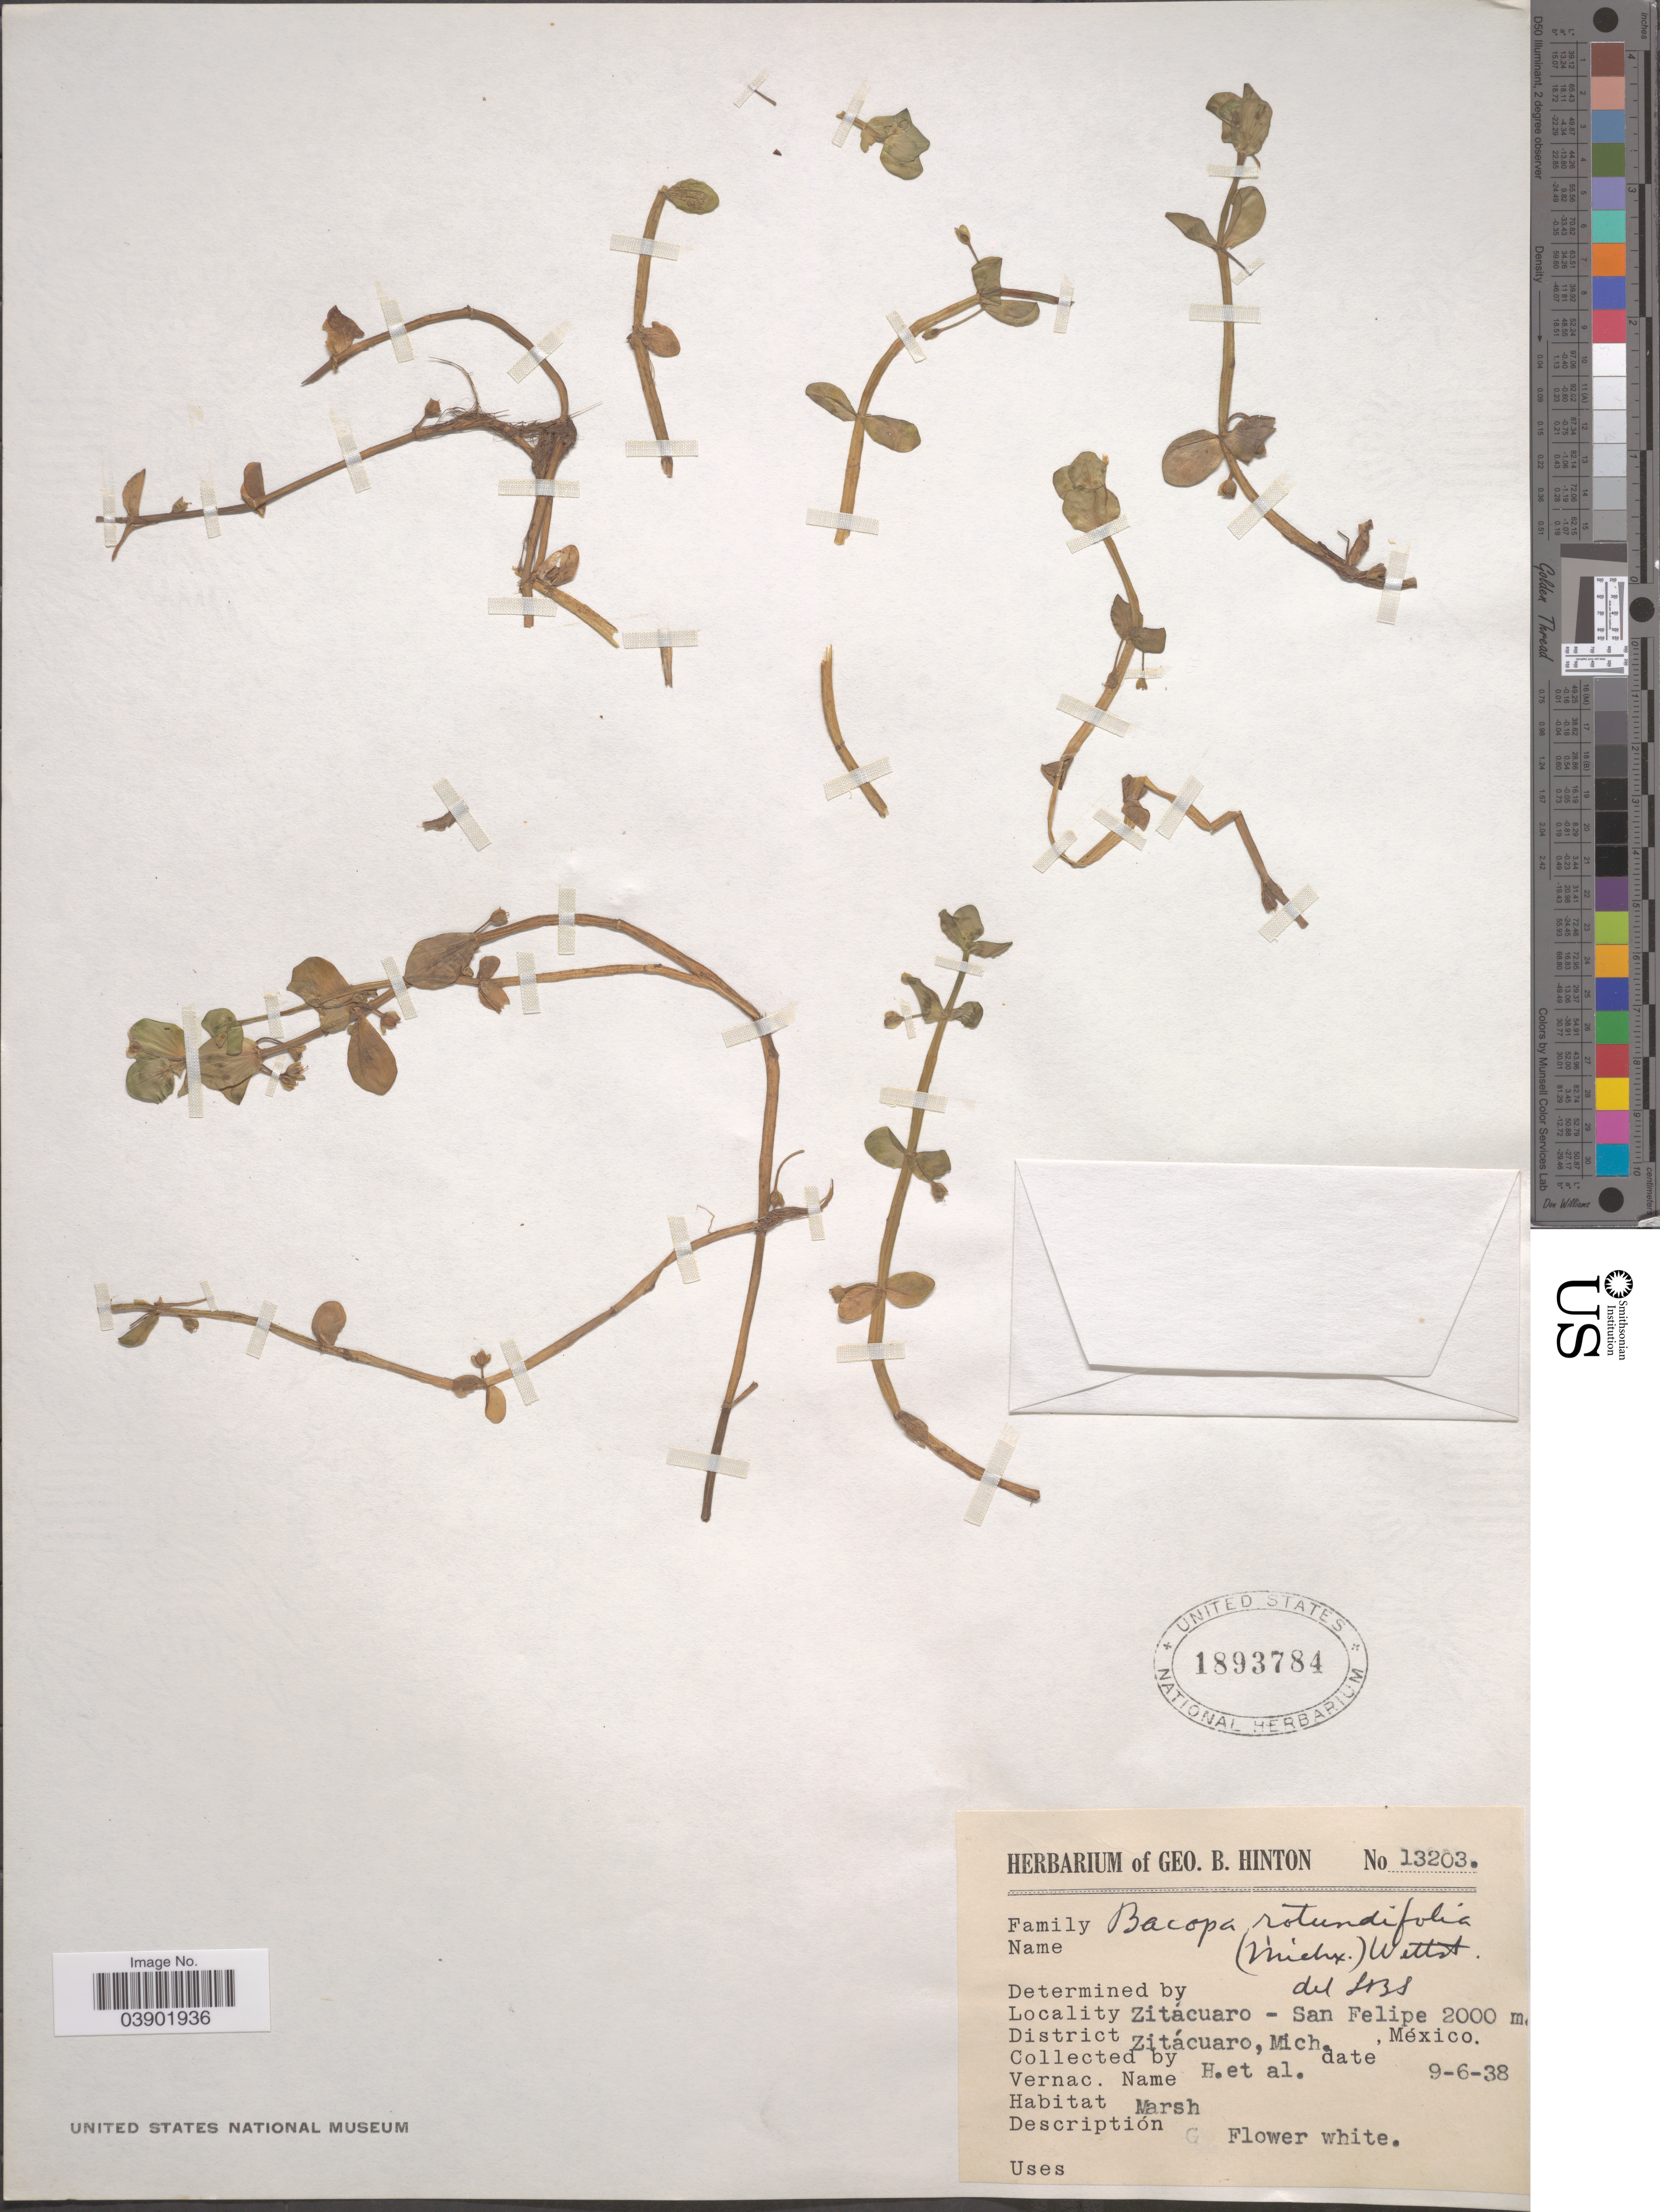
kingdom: Plantae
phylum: Tracheophyta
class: Magnoliopsida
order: Lamiales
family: Plantaginaceae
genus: Bacopa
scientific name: Bacopa rotundifolia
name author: (Michx.) Wettst.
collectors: G. B. Hinton & et al.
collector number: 13203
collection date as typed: Transcribed d/m/y: 9/6/38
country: Mexico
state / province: Michoacán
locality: Zitácuaro - San Felipe. District Zitácuaro.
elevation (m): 2000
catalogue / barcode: US 1893784